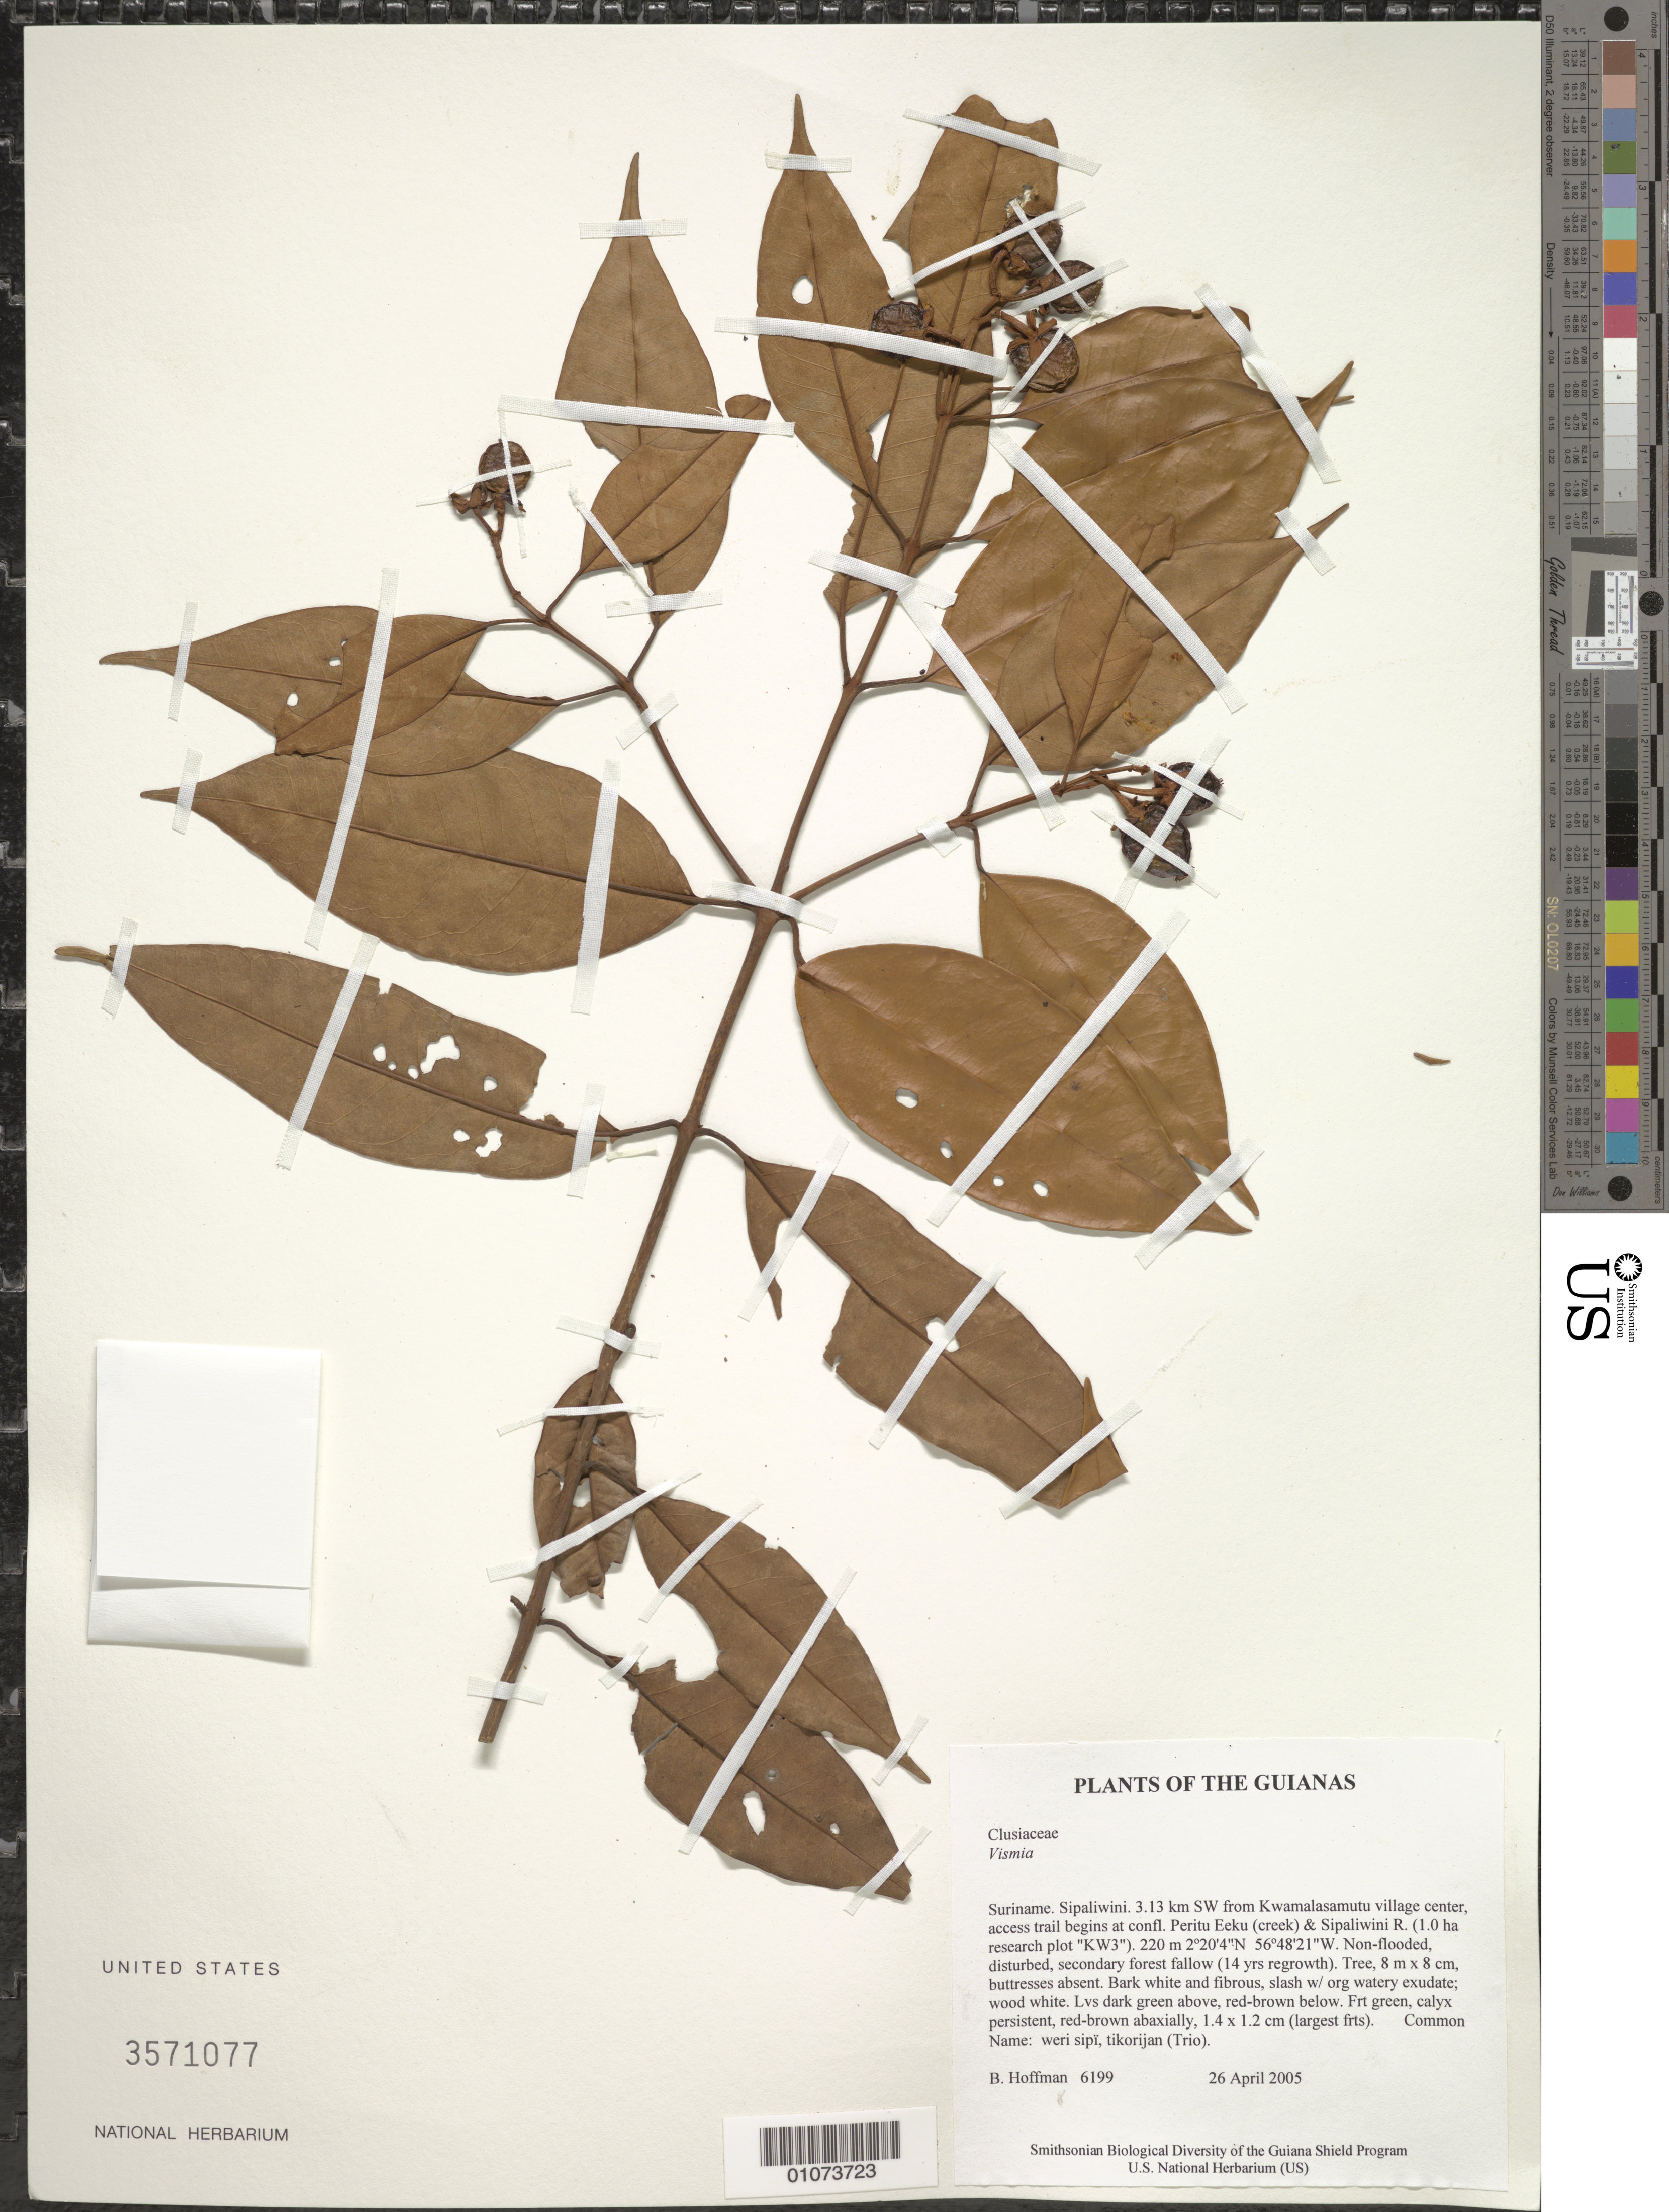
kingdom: Plantae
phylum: Tracheophyta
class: Magnoliopsida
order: Malpighiales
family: Hypericaceae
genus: Vismia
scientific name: Vismia sp.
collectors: B. Hoffman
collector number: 6199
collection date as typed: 26 April 2005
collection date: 2005-04-26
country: Suriname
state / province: Sipaliwini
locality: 3.13 km SW from Kwamalasamutu village center, access trail begins at confl. Peritu Eeku (creek) & Sipaliwini R. (1.0 ha research plot "KW3")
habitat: Non-flooded, disturbed, secondary forest fallow (14 yrs regrowth)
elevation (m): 220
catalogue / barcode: US 3571077